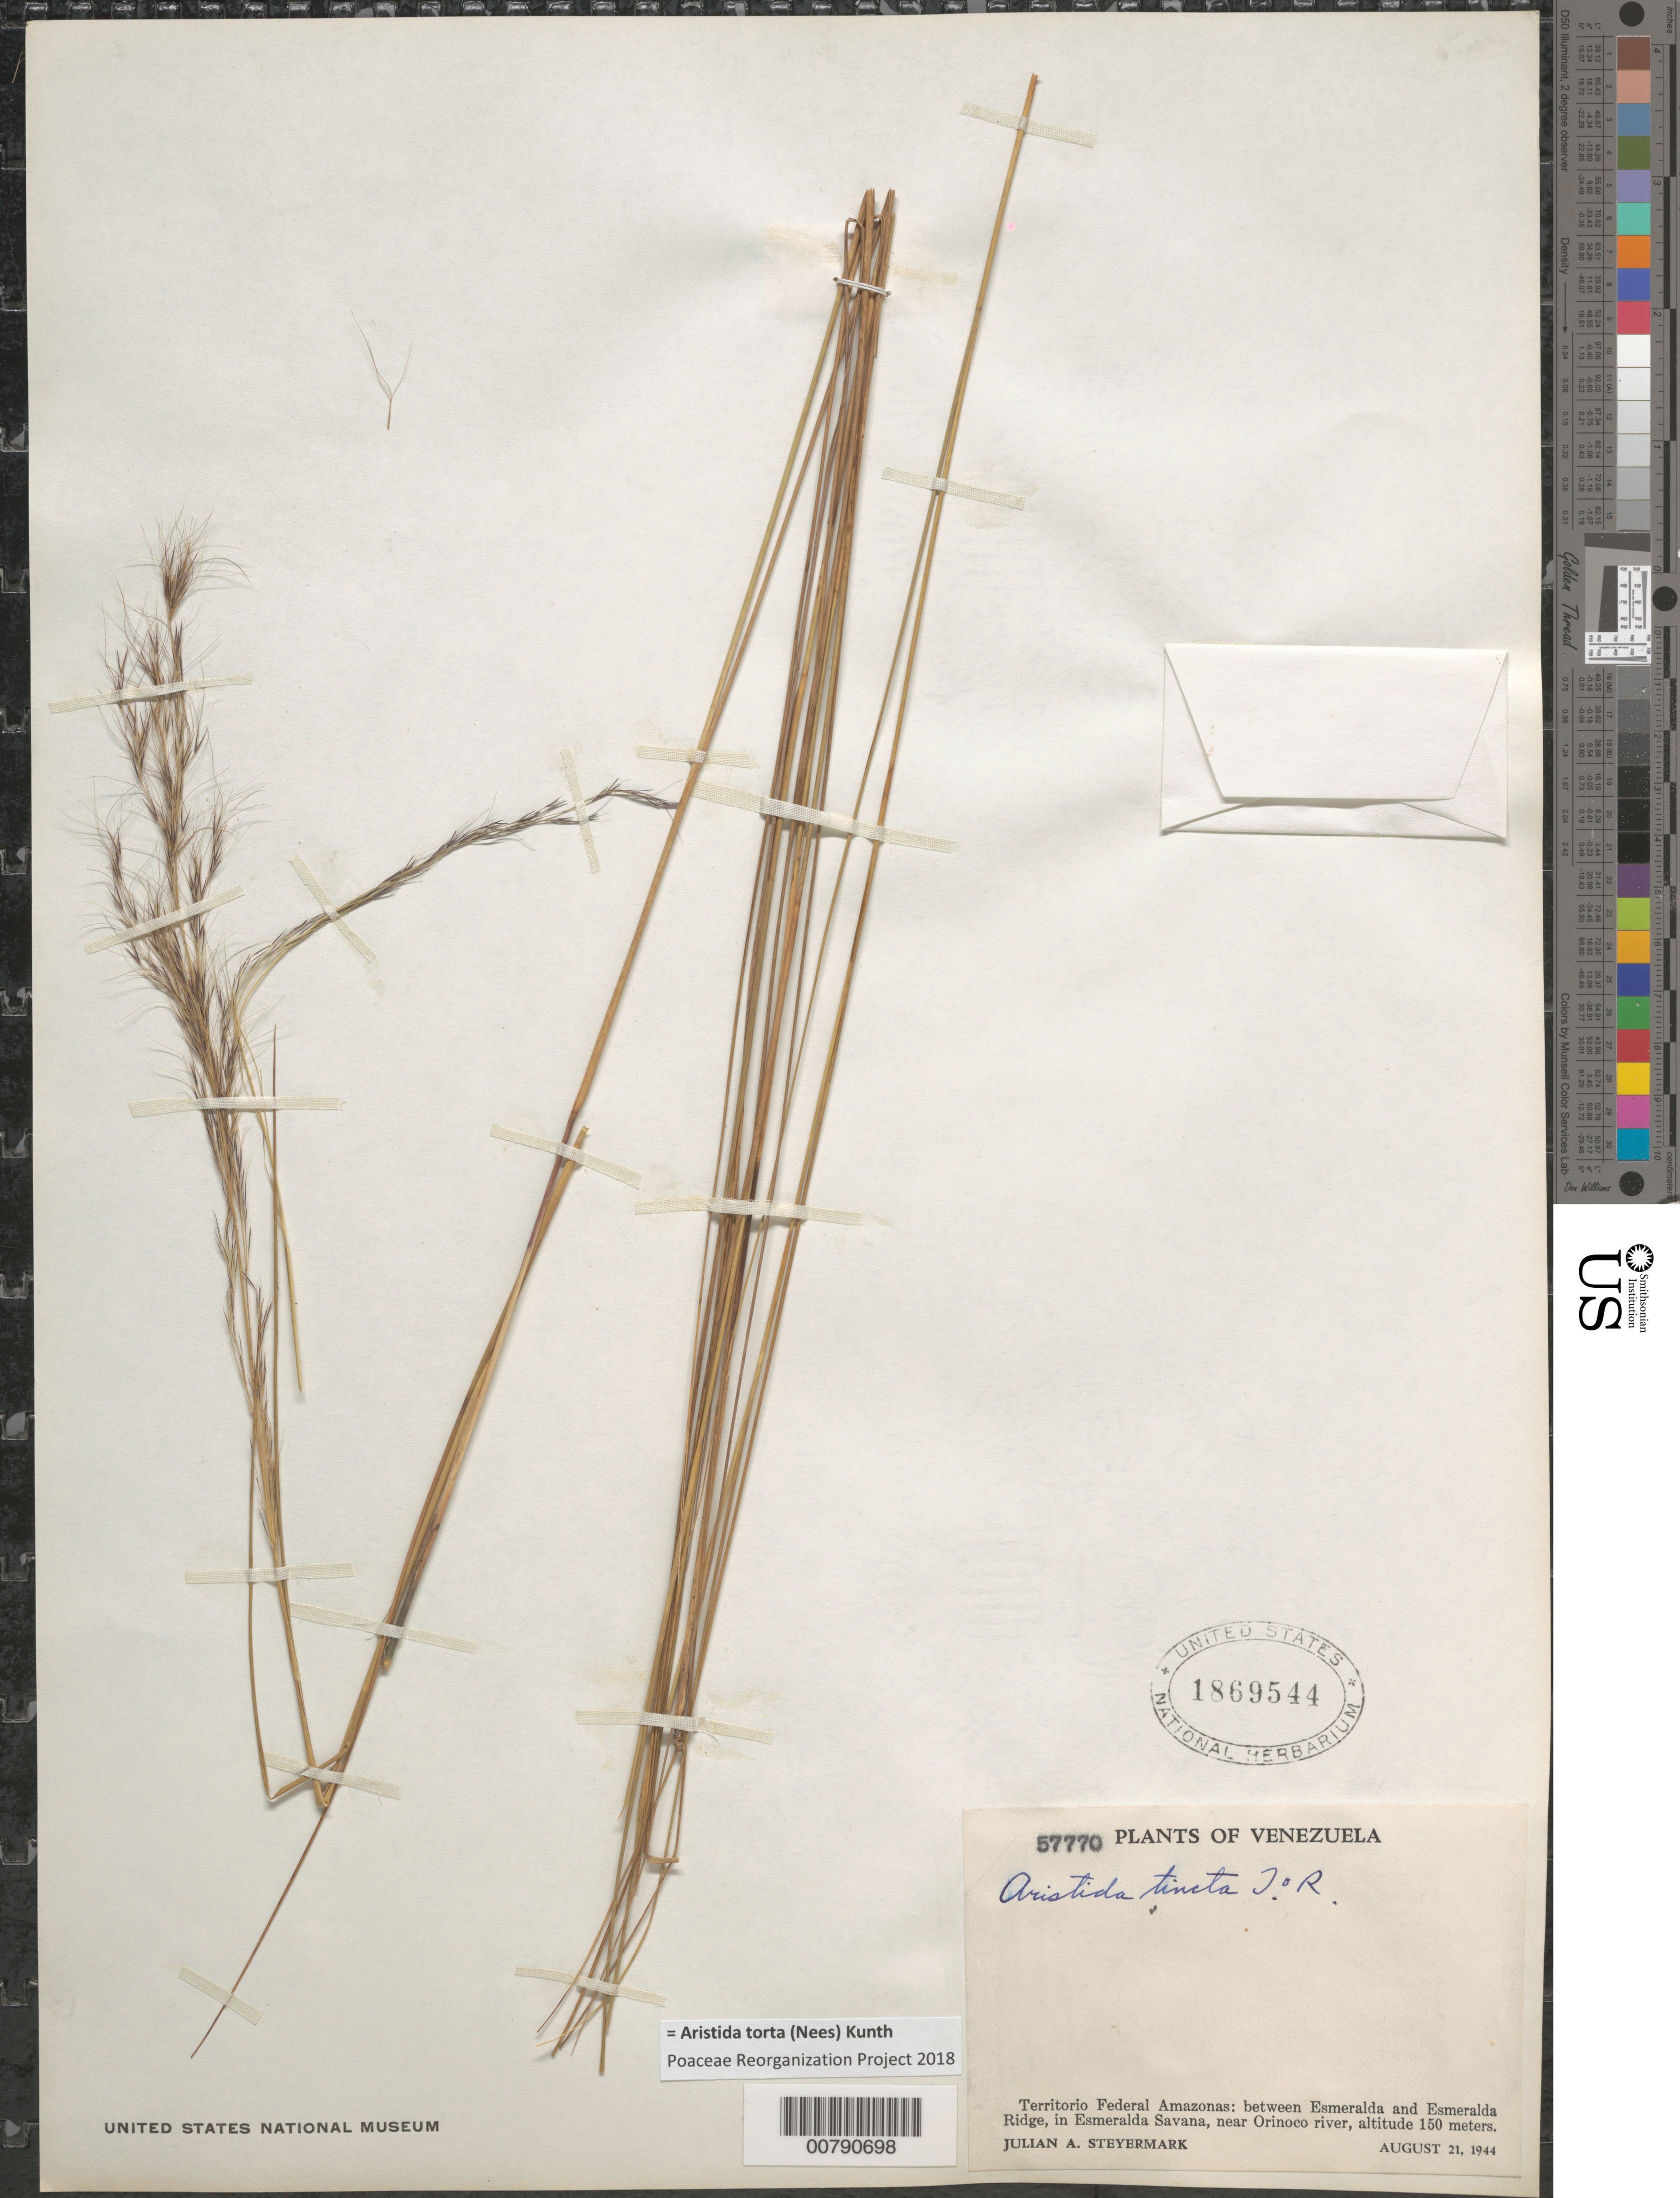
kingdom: Plantae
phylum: Tracheophyta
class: Liliopsida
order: Poales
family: Poaceae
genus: Aristida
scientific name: Aristida torta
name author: (Nees) Kunth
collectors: J. Steyermark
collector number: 57770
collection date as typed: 21-Aug-44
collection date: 1944-08-21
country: Venezuela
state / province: Amazonas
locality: Esmeralda Savanna, between Esmeralda and Esmeralda Ridge, near Orinoco R.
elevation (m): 150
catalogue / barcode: US 1869544